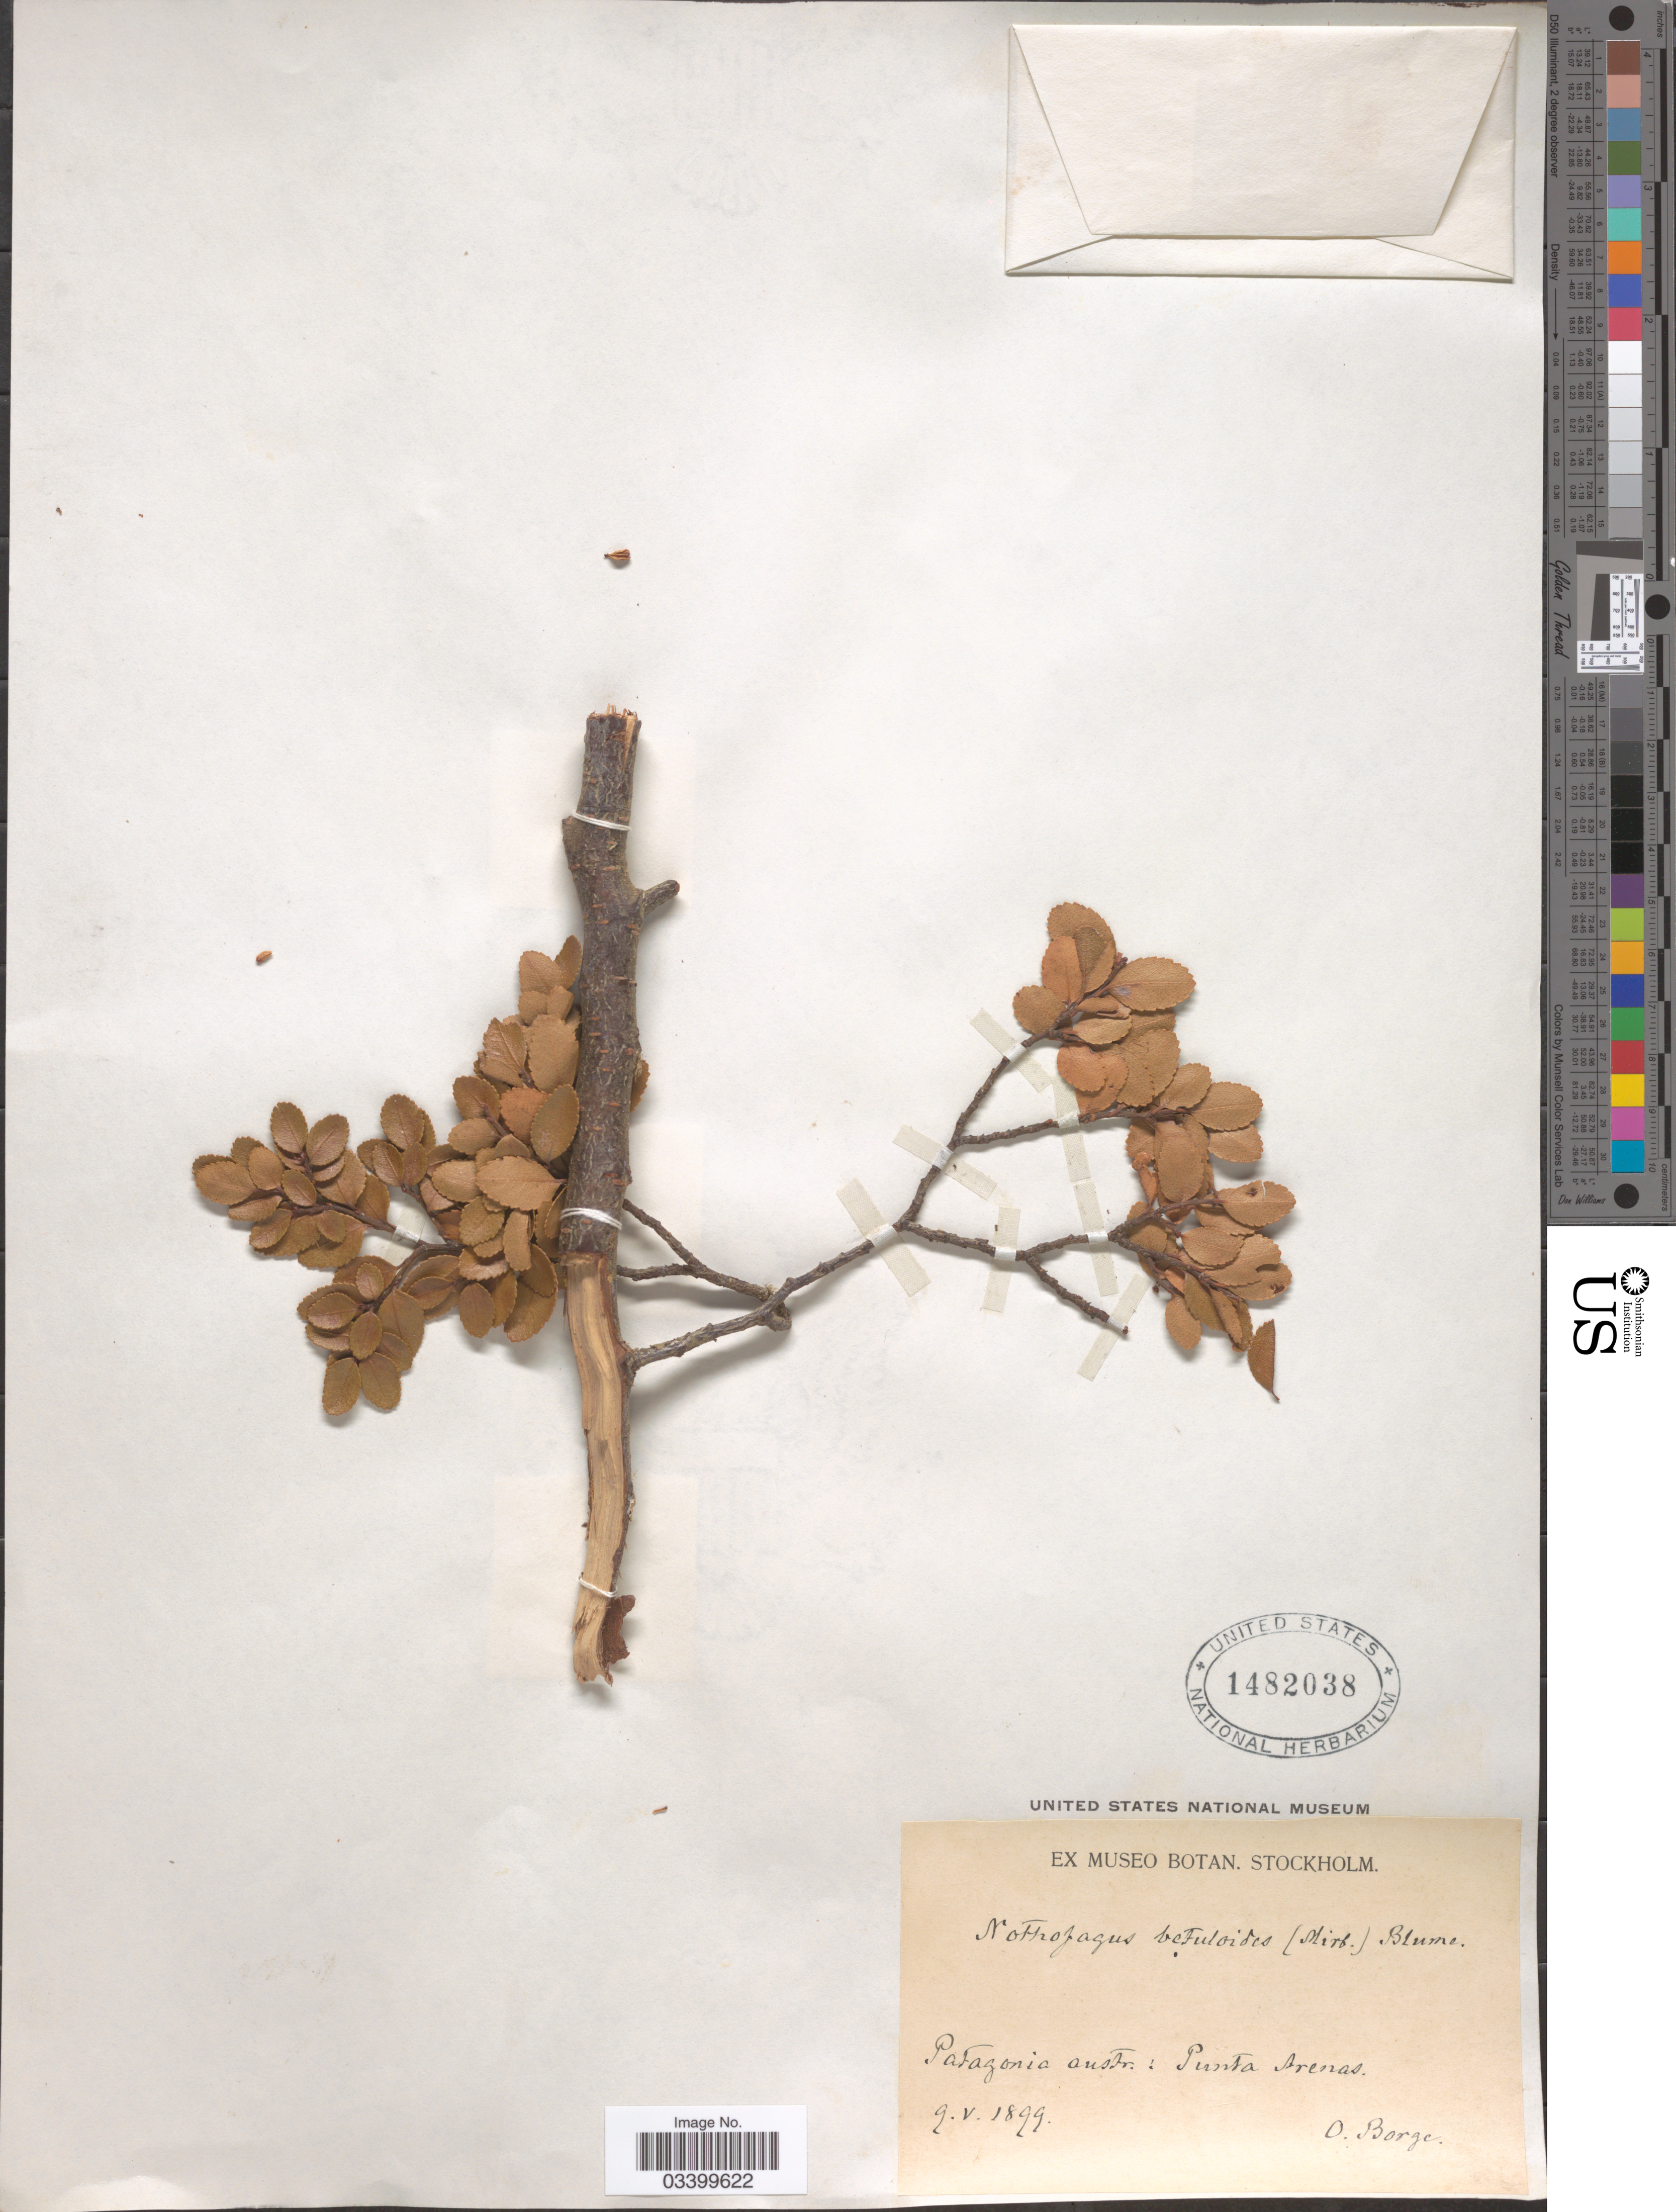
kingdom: Plantae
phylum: Tracheophyta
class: Magnoliopsida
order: Fagales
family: Nothofagaceae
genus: Nothofagus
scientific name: Nothofagus betuloides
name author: (Mirb.) Oerst.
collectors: O. Borge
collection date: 1899-05-09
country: Chile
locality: Patagonia austr.: Punta Arenas.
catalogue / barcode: US 1482038